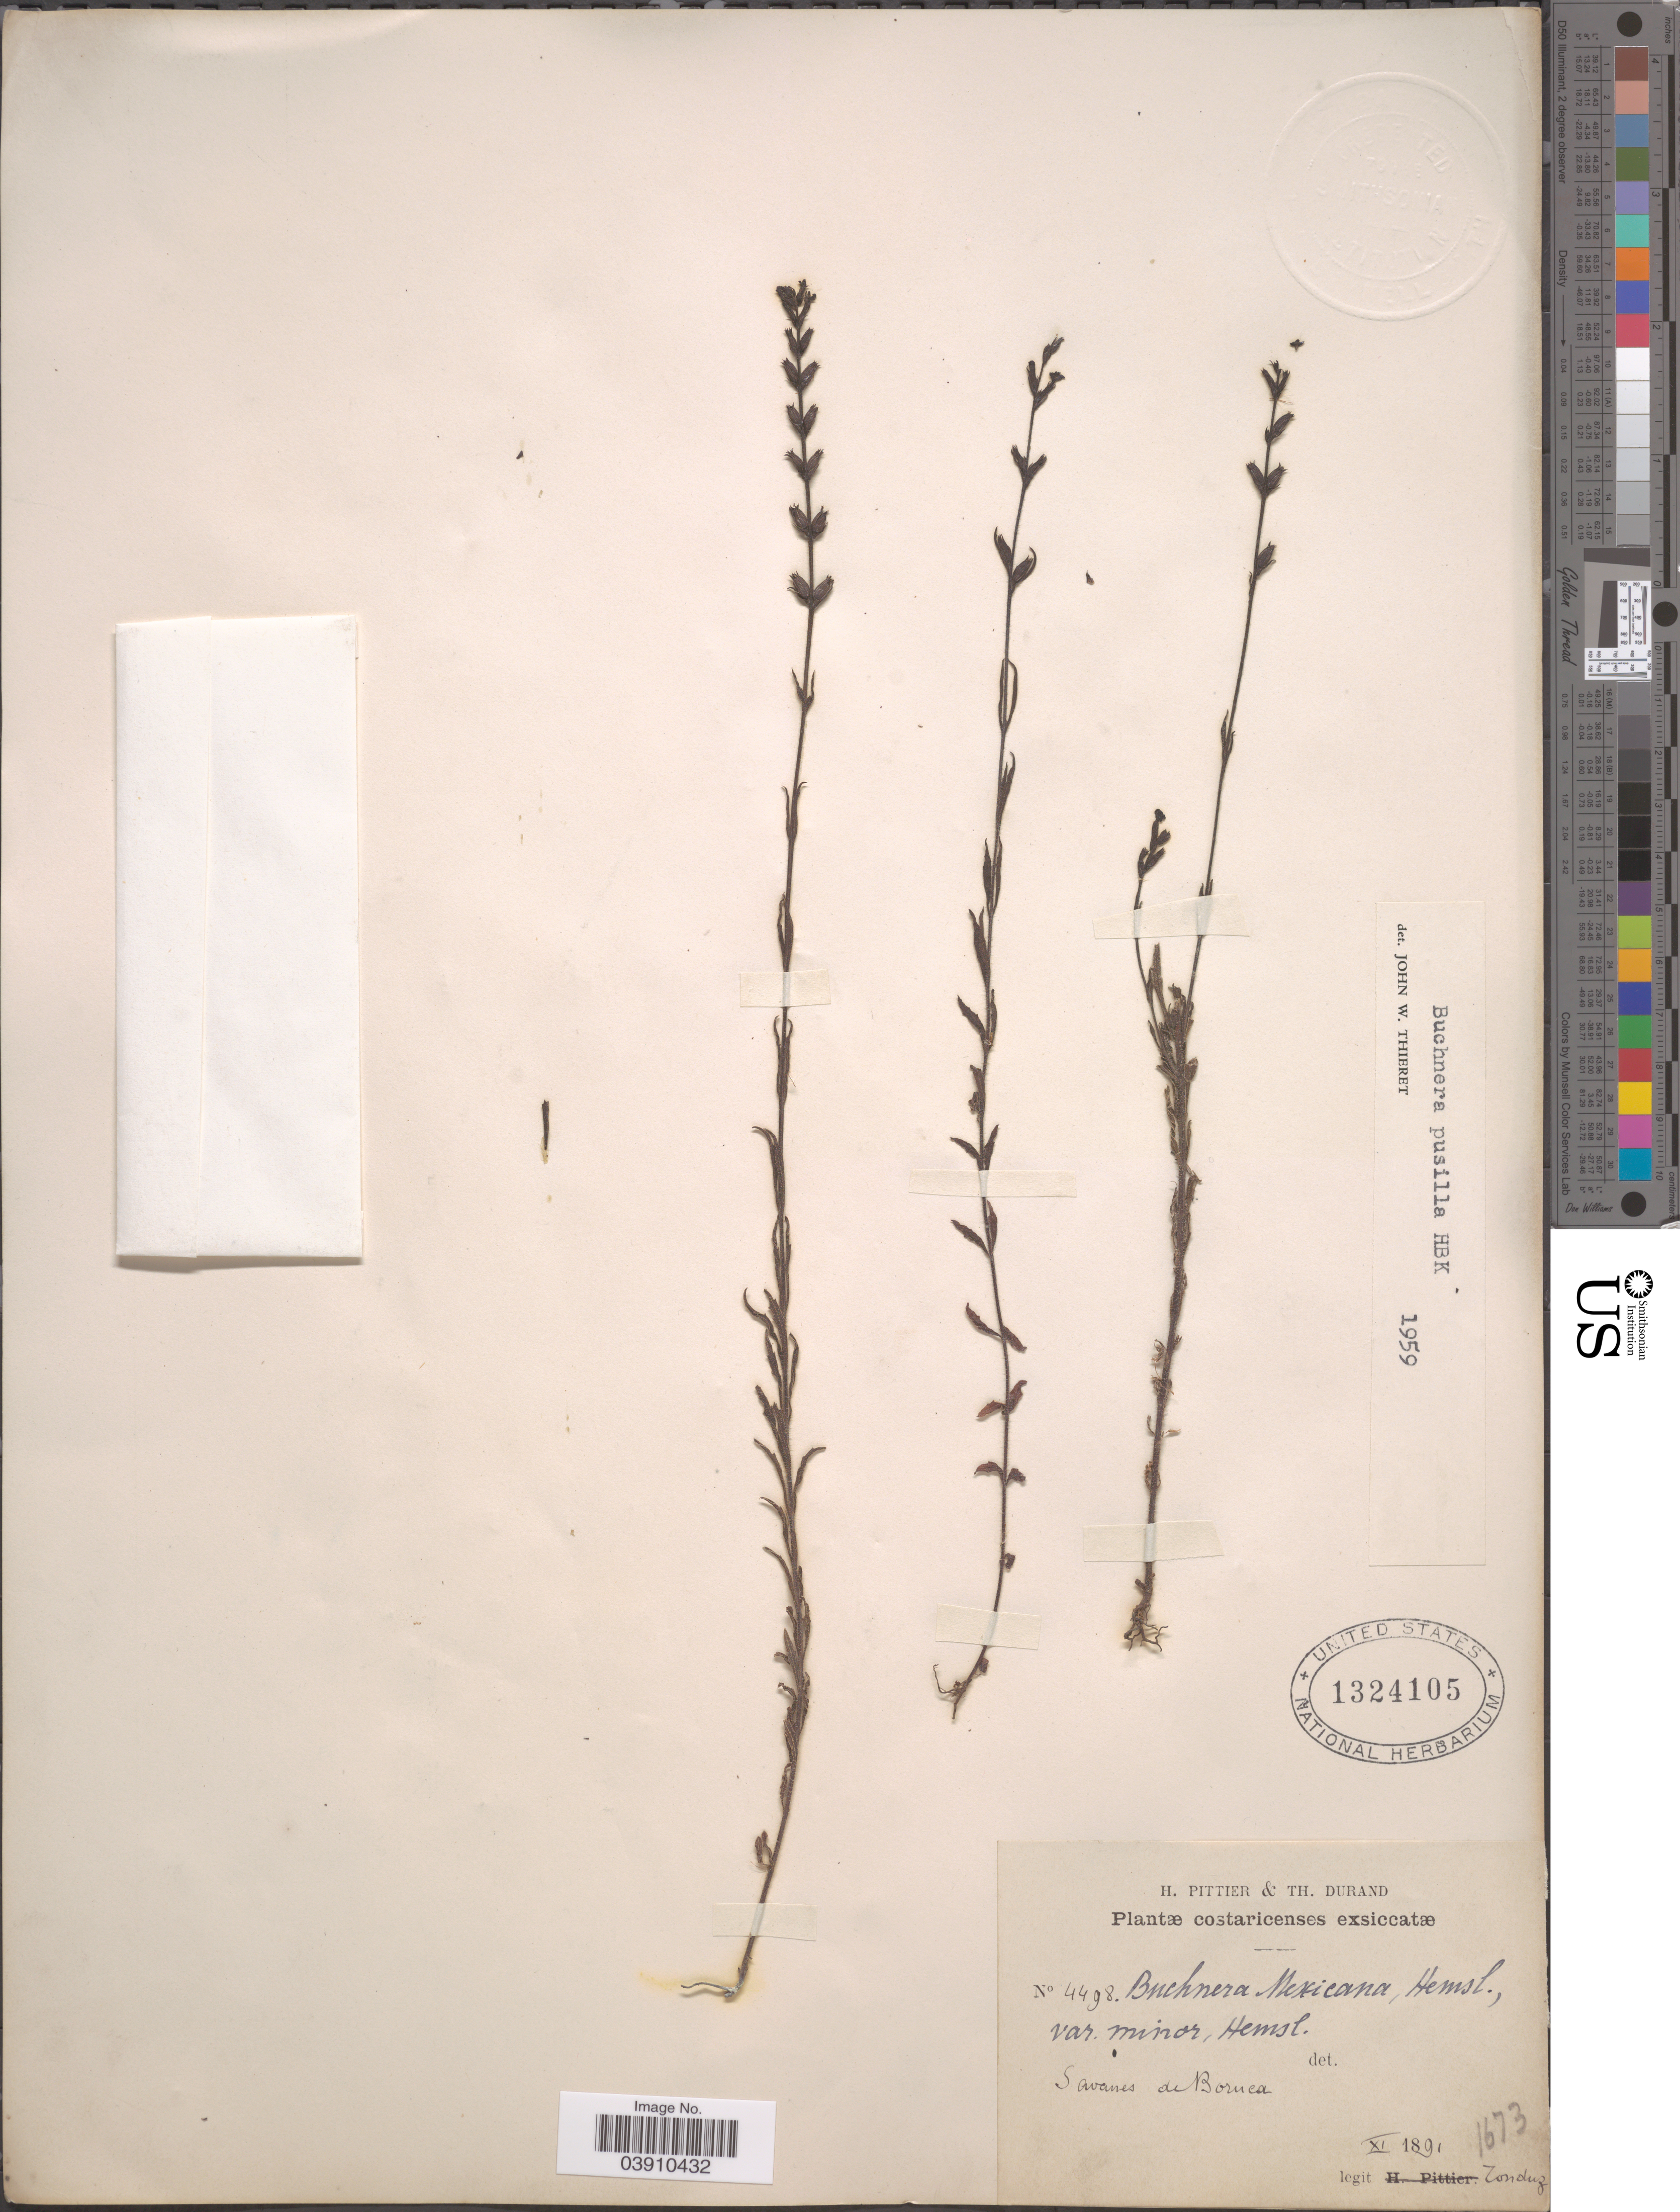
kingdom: Plantae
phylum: Tracheophyta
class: Magnoliopsida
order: Lamiales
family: Orobanchaceae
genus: Buchnera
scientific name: Buchnera pusilla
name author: Kunth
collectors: Tonduz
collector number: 4498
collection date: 1891-11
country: Costa Rica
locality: Savanes de Boruca.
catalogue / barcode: US 1324105